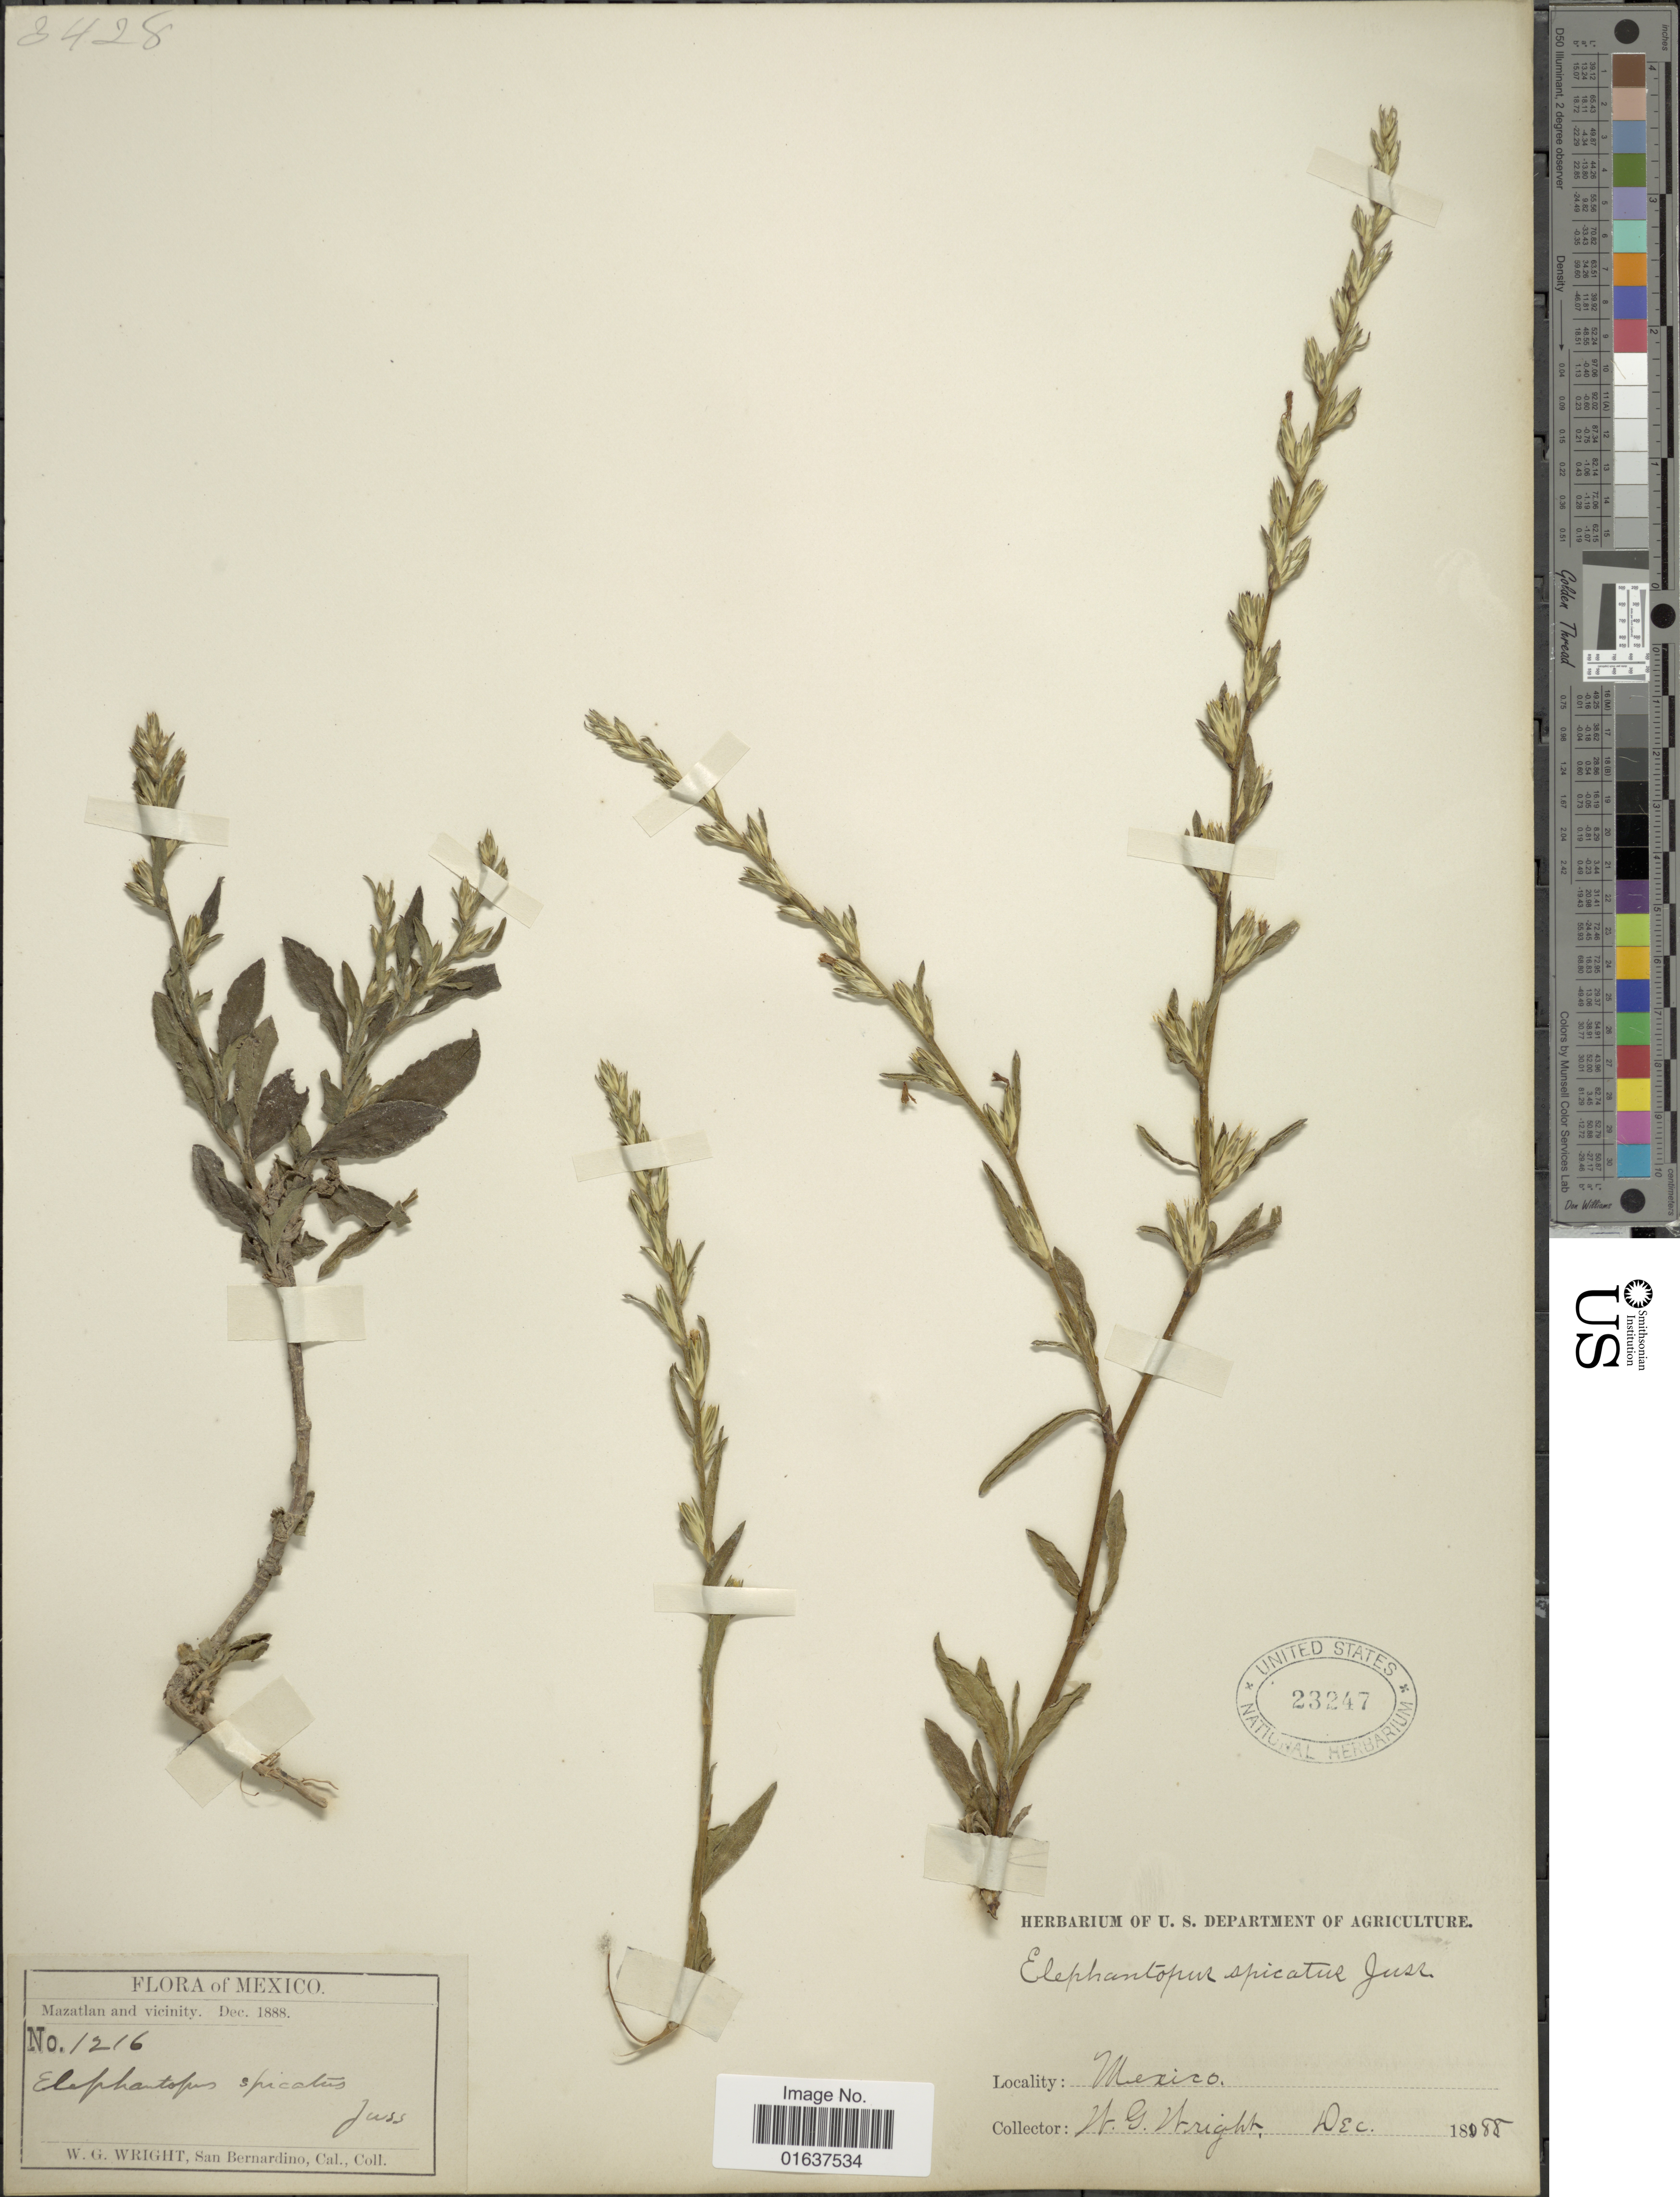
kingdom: Plantae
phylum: Tracheophyta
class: Magnoliopsida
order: Asterales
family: Asteraceae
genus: Pseudelephantopus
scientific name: Pseudelephantopus spicatus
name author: (Juss. ex Aubl.) C.F. Baker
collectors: W. G. Wright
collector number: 1216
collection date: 1888-12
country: Mexico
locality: Mazatlan and vicinity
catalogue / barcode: US 23247